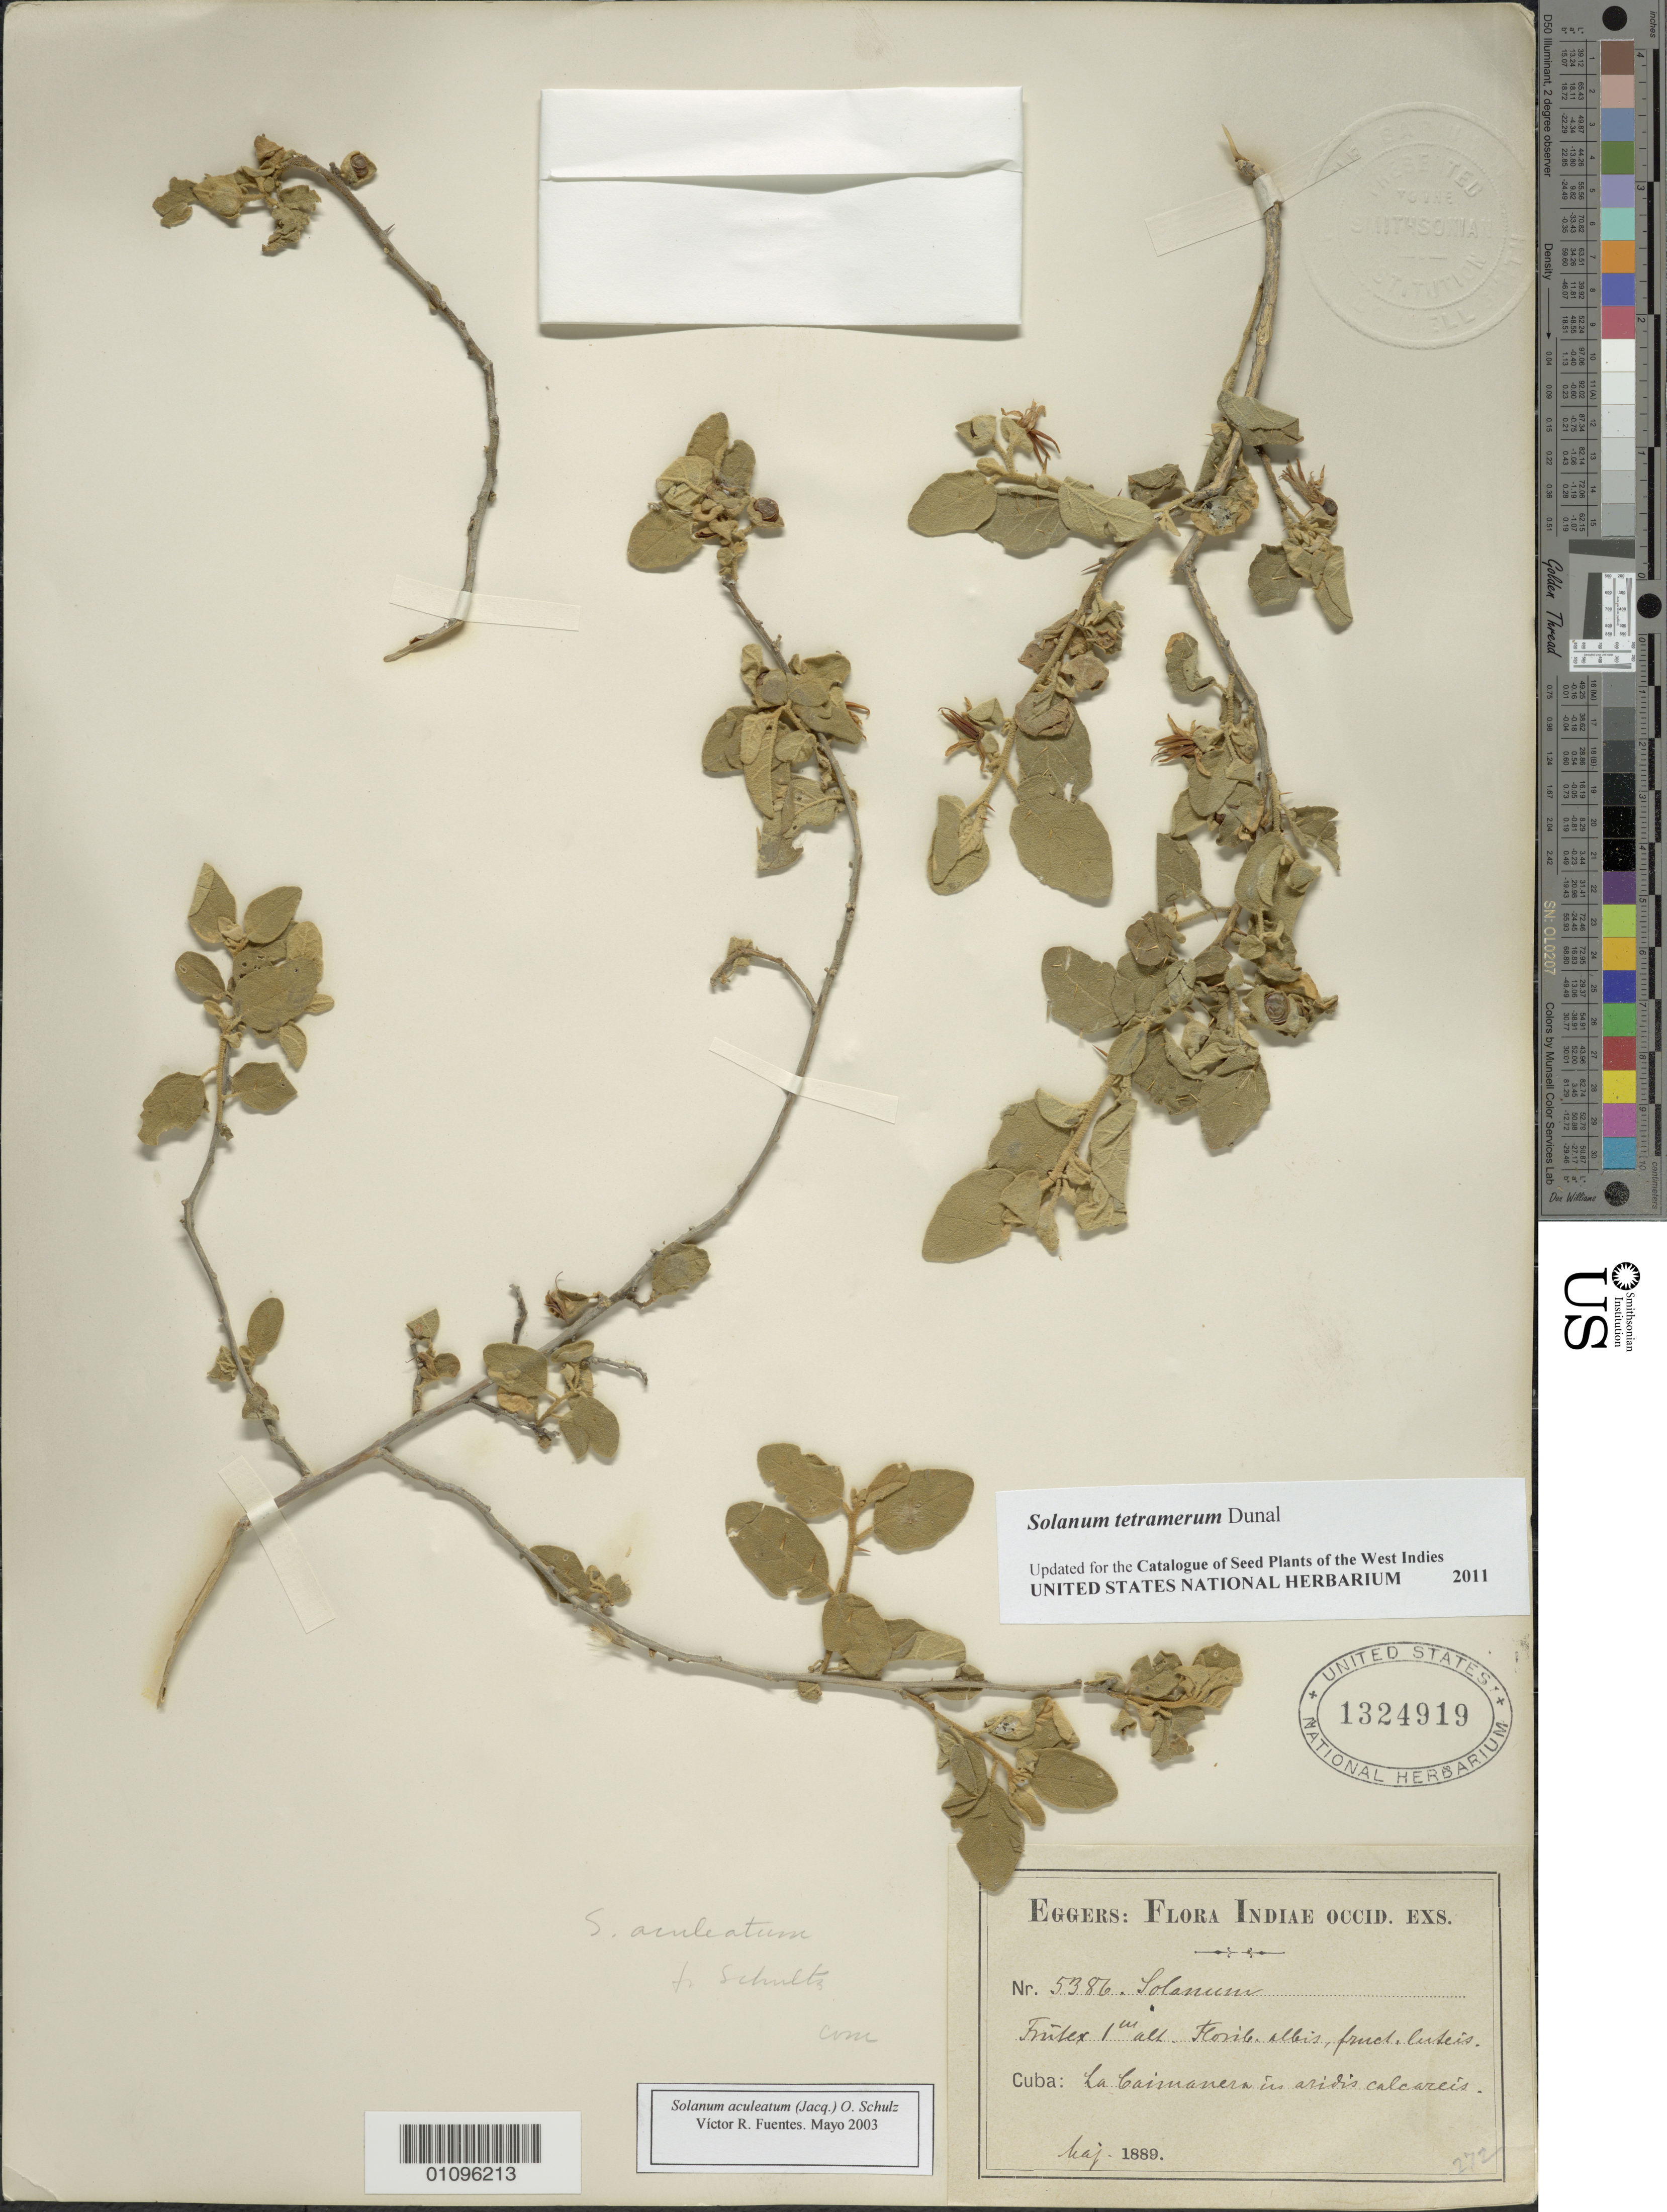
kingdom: Plantae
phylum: Tracheophyta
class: Magnoliopsida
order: Solanales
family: Solanaceae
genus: Solanum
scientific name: Solanum tetramerum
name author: Dunal & A. DC.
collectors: H. F. A. von Eggers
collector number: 5386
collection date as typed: May 1889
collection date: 1889-05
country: Cuba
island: Cuba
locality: La Caimanera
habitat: In aridis calcareis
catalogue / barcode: US 1324919